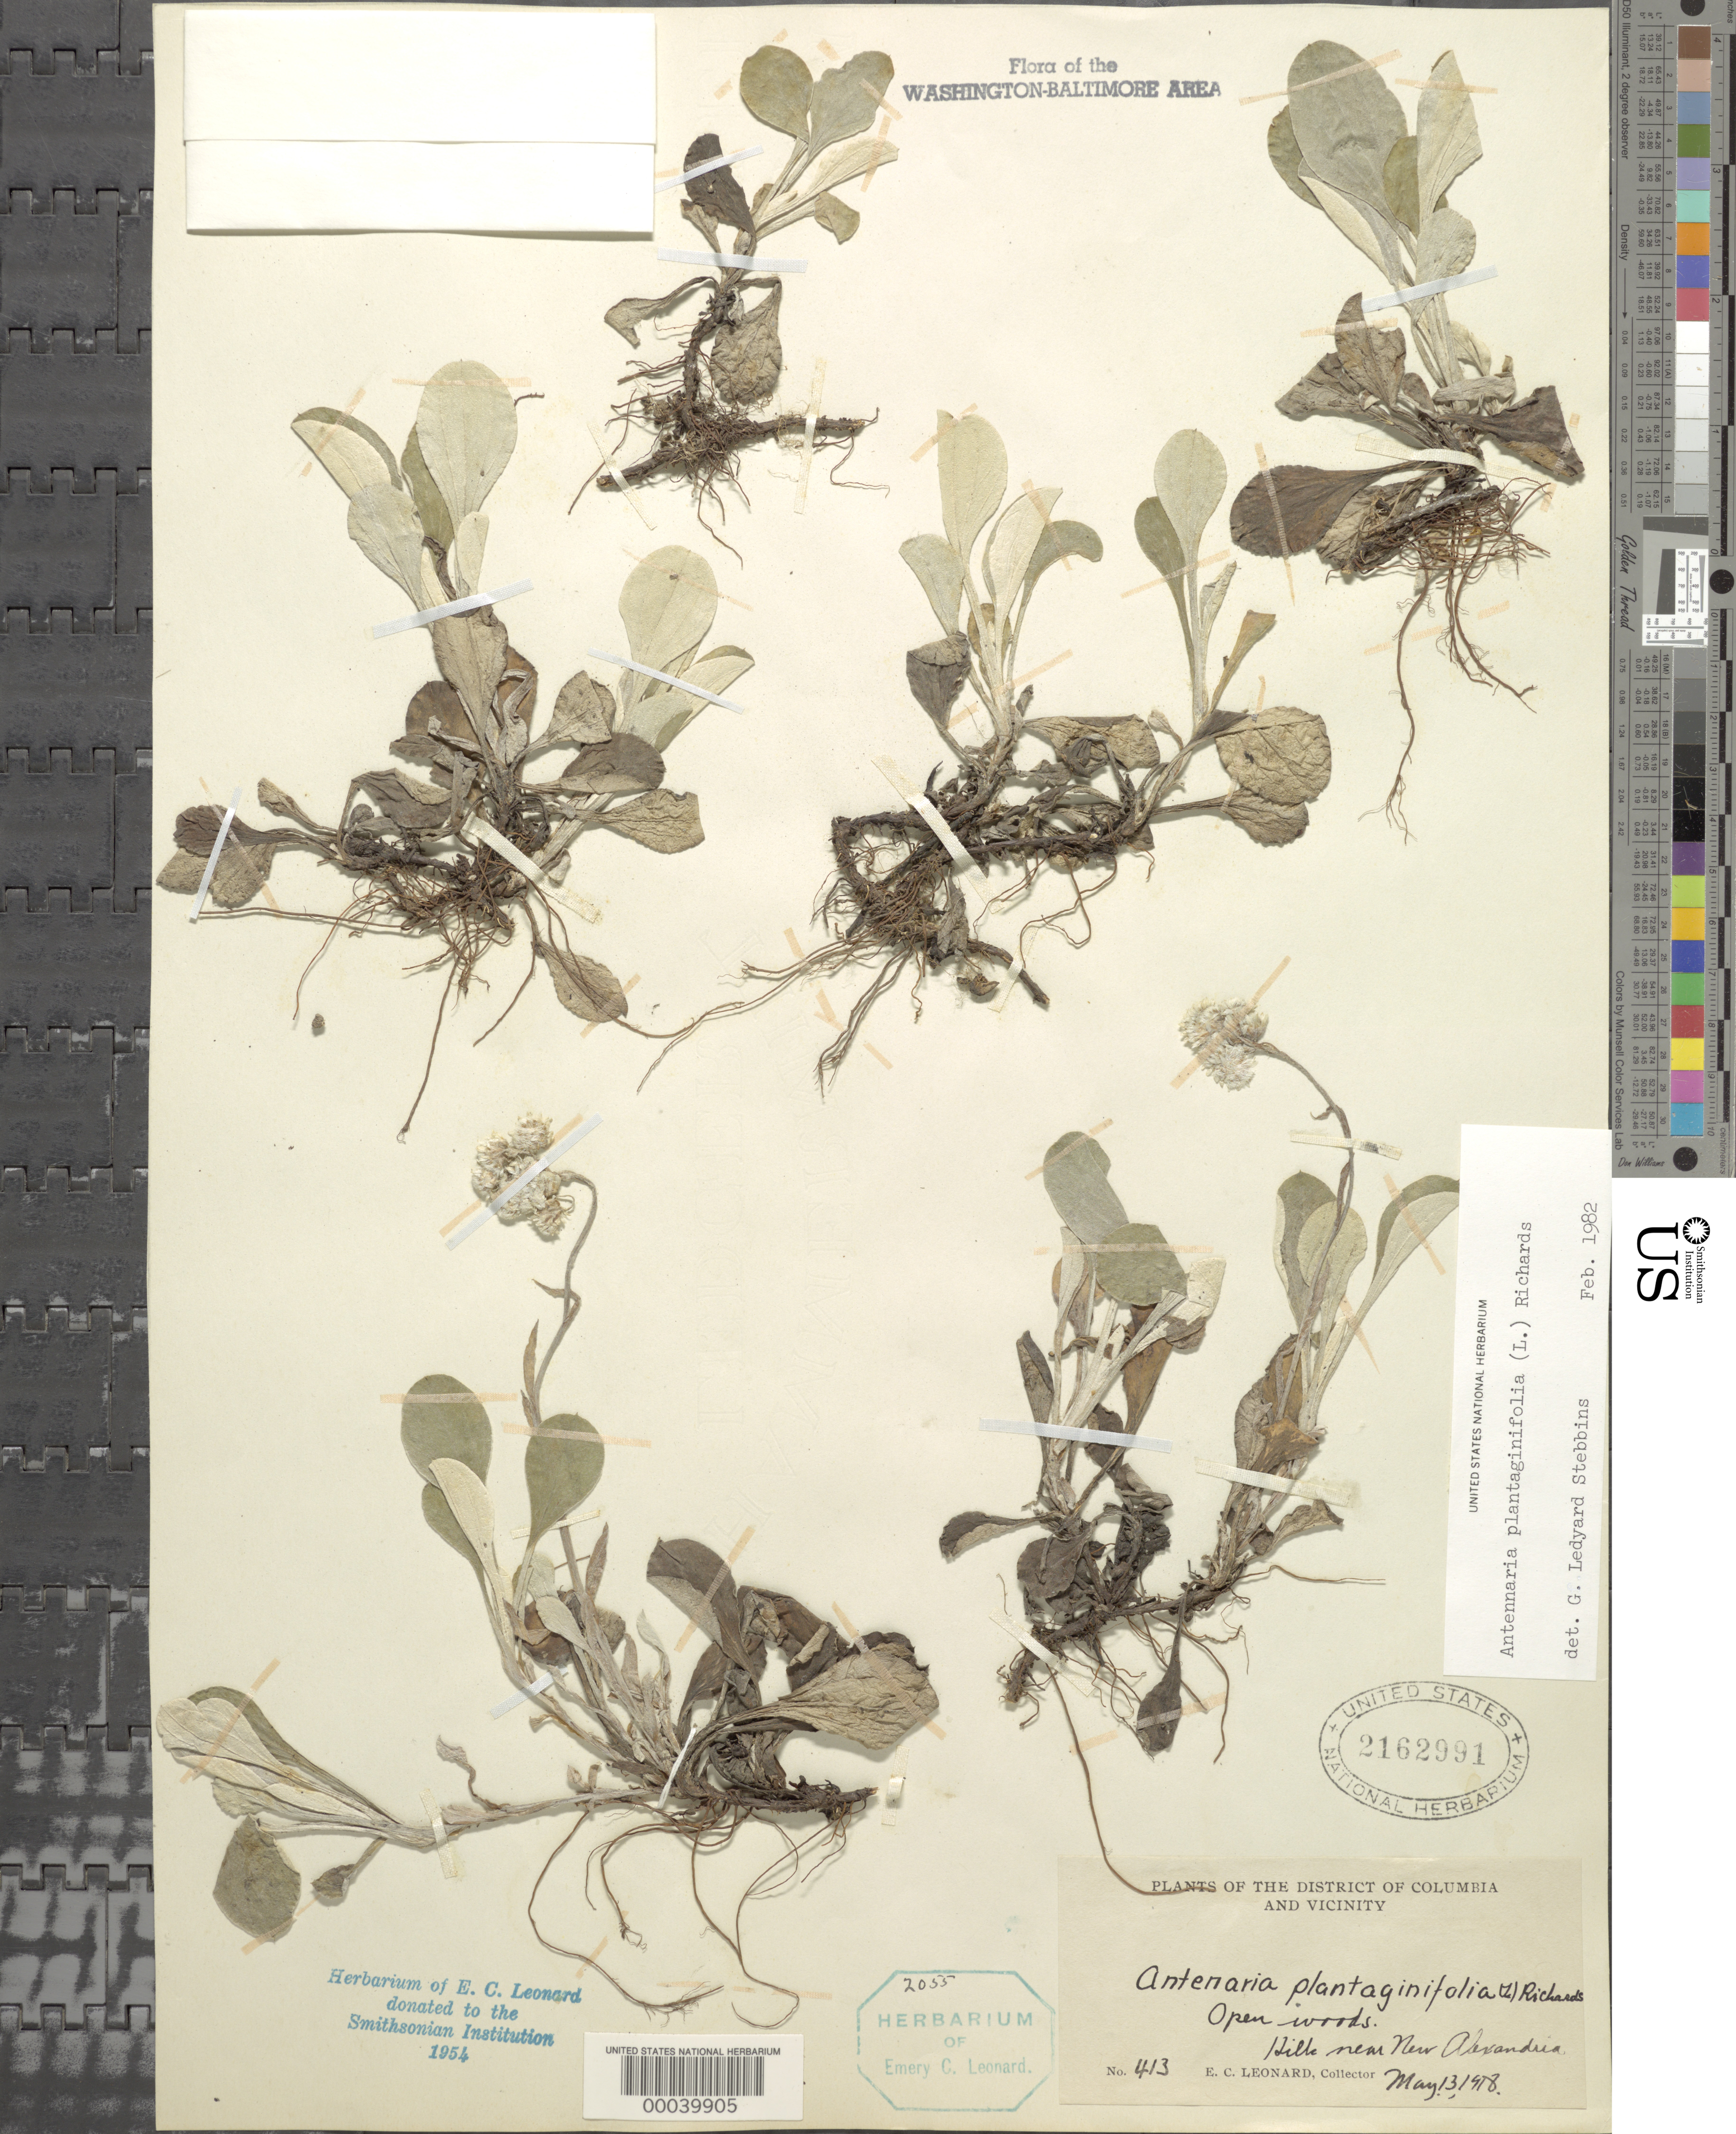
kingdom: Plantae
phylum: Tracheophyta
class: Magnoliopsida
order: Asterales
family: Asteraceae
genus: Antennaria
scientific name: Antennaria plantaginifolia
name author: (L.) Richardson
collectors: E. C. Leonard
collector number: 413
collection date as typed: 13 May 1918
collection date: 1918-05-13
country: United States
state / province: Virginia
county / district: Fairfax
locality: Near New Alexandria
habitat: Open woods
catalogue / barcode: US 2162991